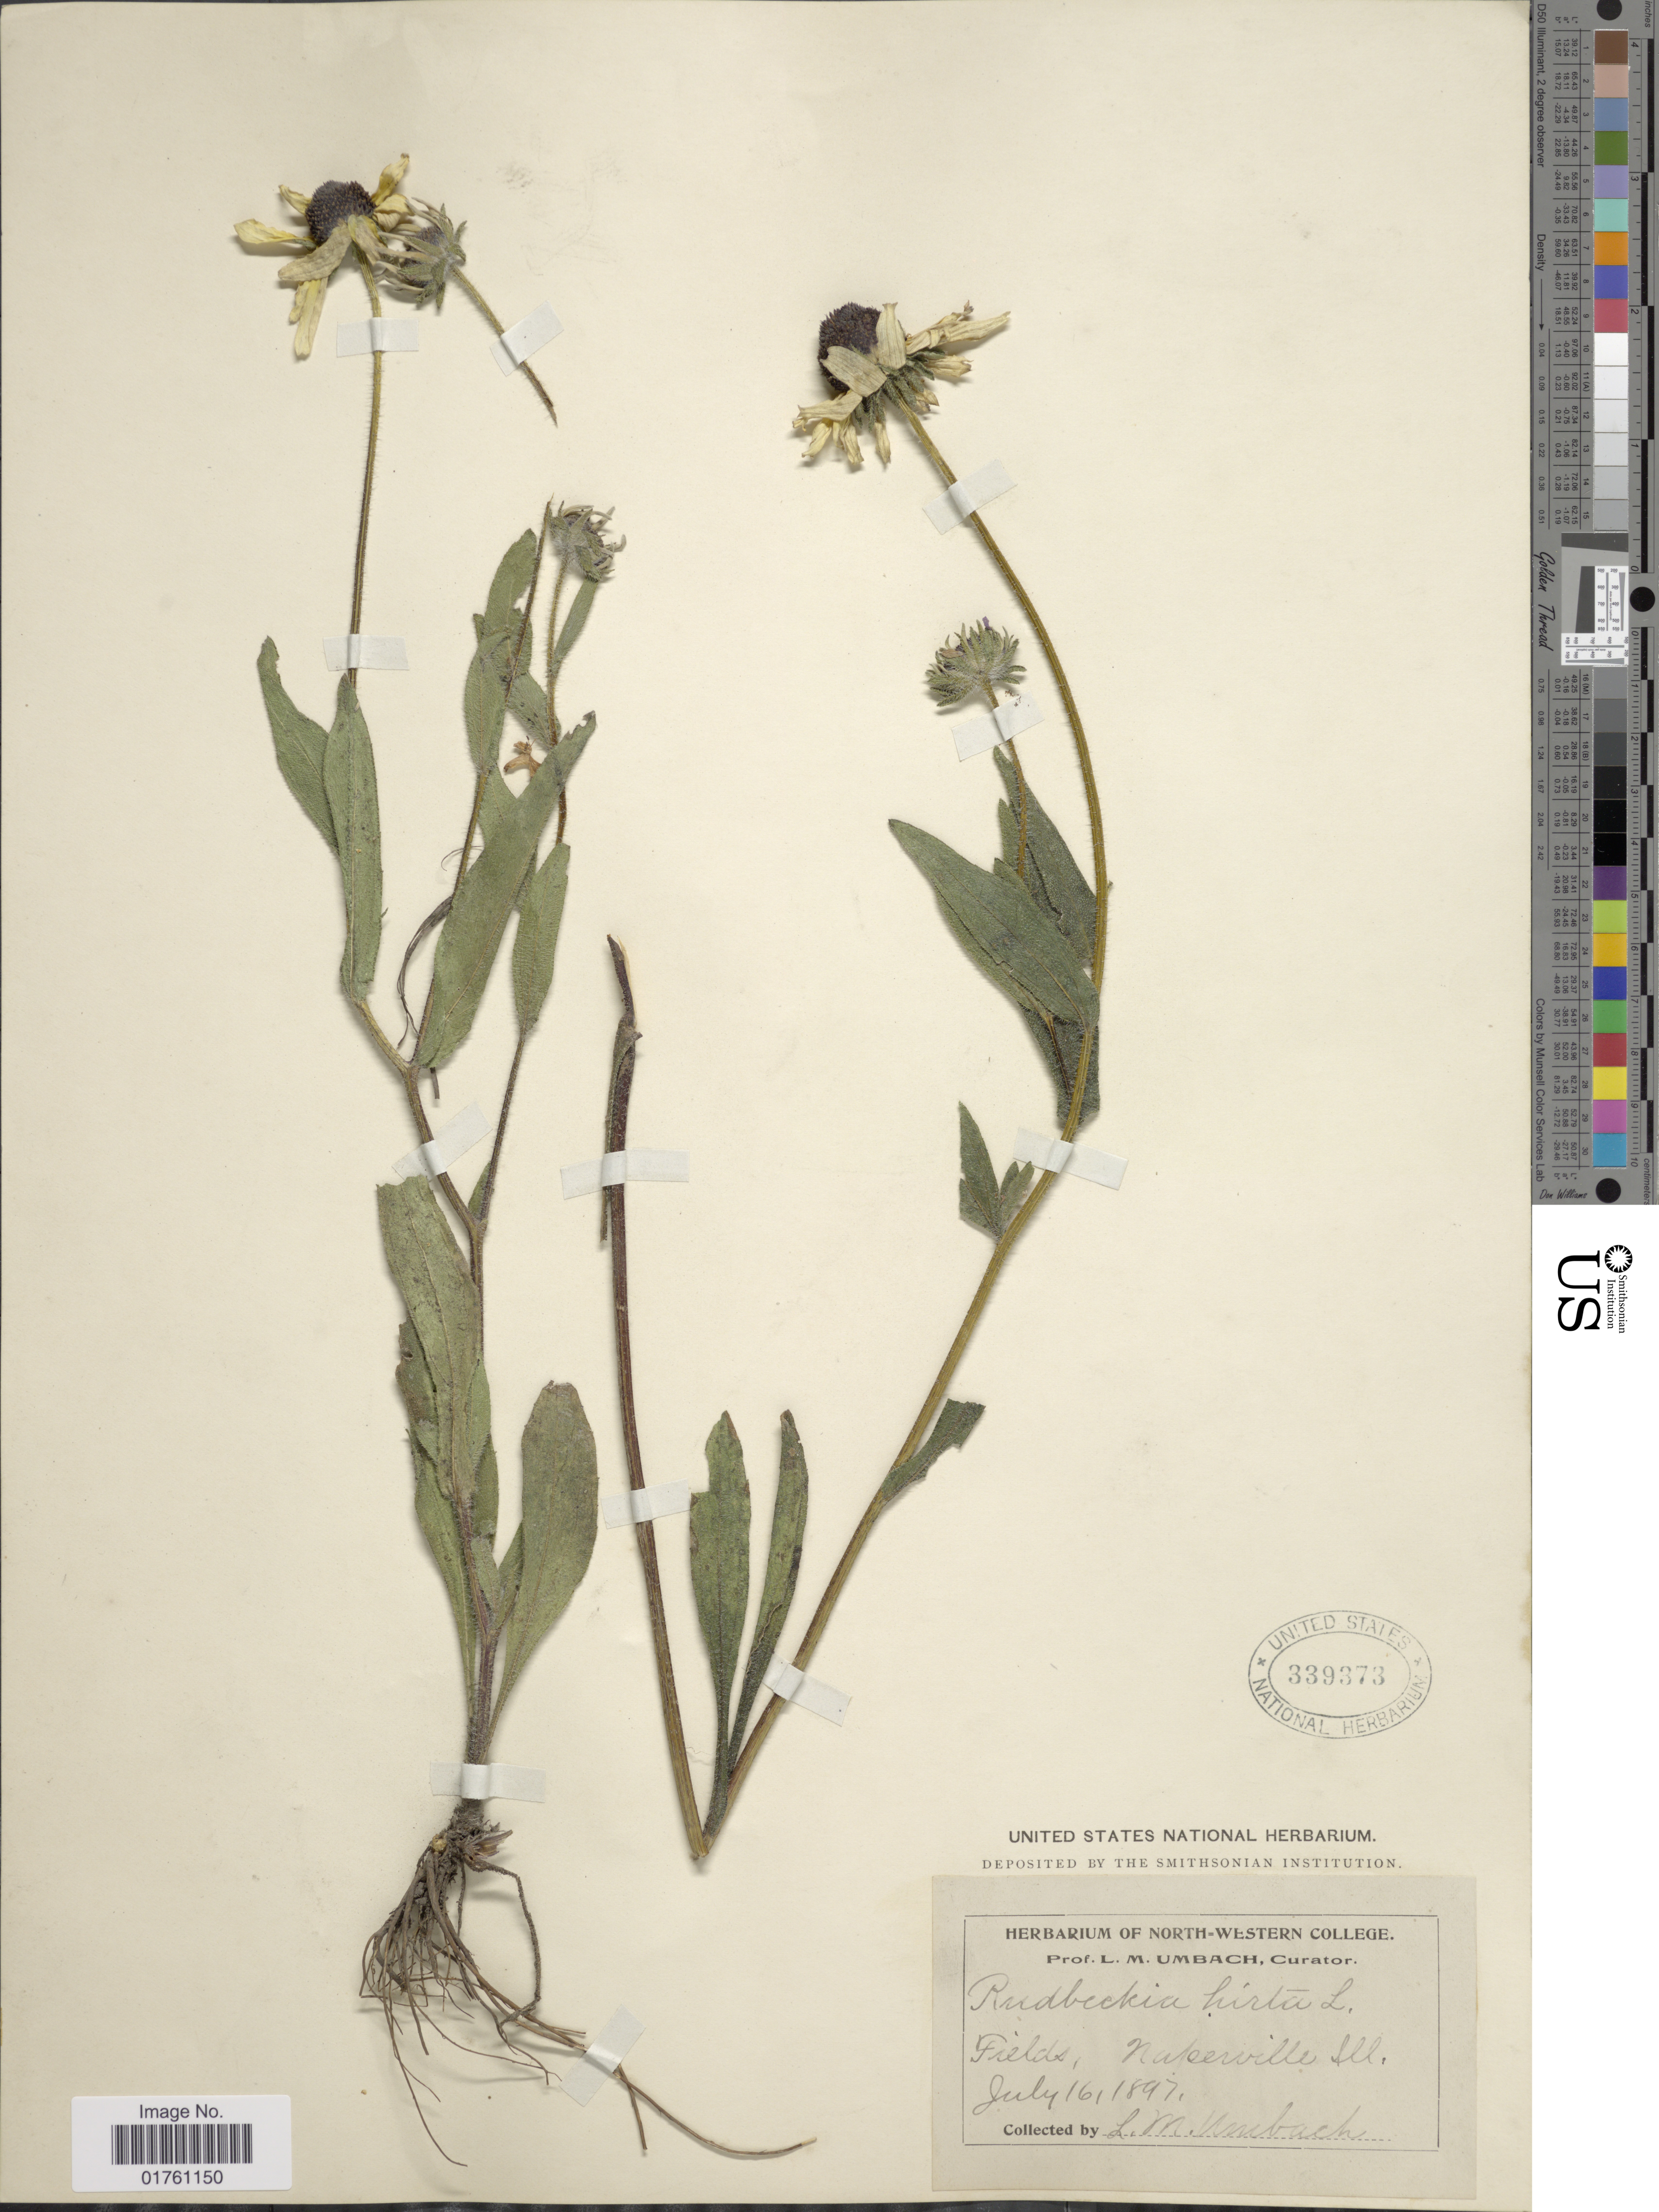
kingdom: Plantae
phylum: Tracheophyta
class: Magnoliopsida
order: Asterales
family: Asteraceae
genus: Rudbeckia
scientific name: Rudbeckia hirta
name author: L.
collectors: L. M. Umbach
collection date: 1897-07-16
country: United States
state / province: Illinois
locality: Fields, Naperville, Ill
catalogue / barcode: US 339373